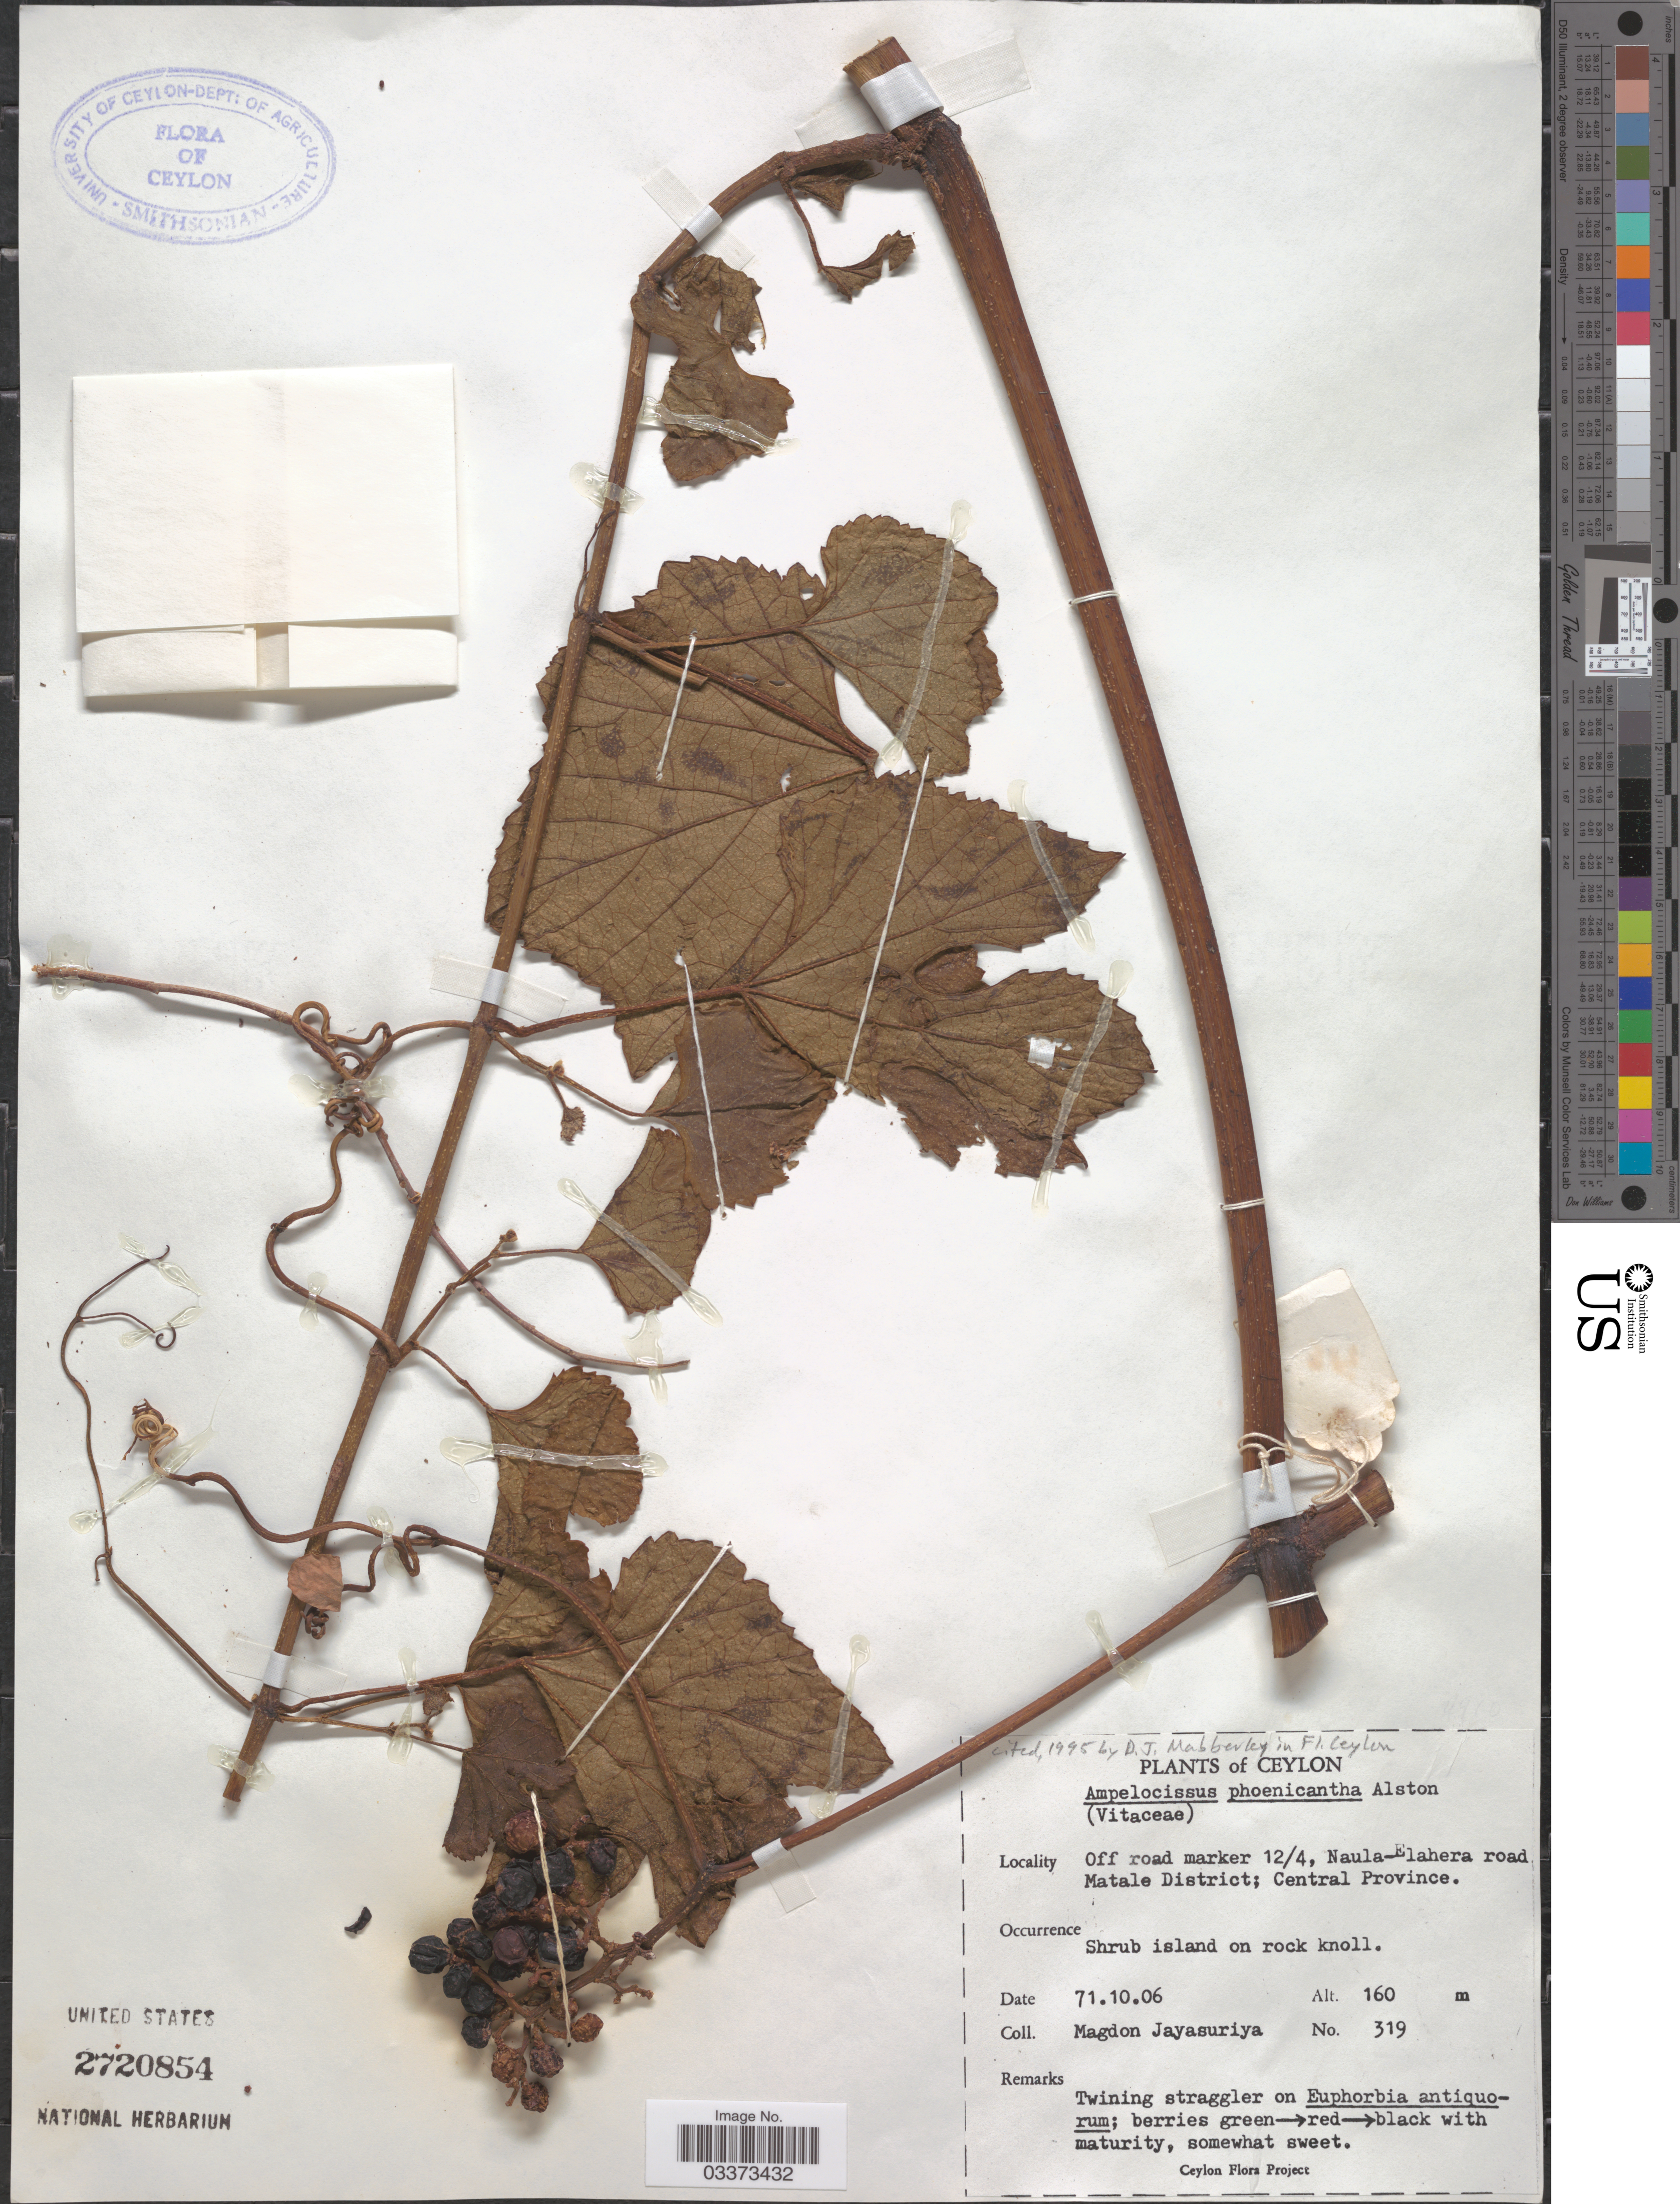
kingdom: Plantae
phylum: Tracheophyta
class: Magnoliopsida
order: Vitales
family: Vitaceae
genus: Ampelocissus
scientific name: Ampelocissus phoenicantha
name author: Alston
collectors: A. H. Jayasuriya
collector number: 319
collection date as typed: Transcribed d/m/y: 6/10/71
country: Sri Lanka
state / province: Central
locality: Ceylon. Off road marker 12/4, Naula-Elahera road Matale District.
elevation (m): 160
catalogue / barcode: US 2720854